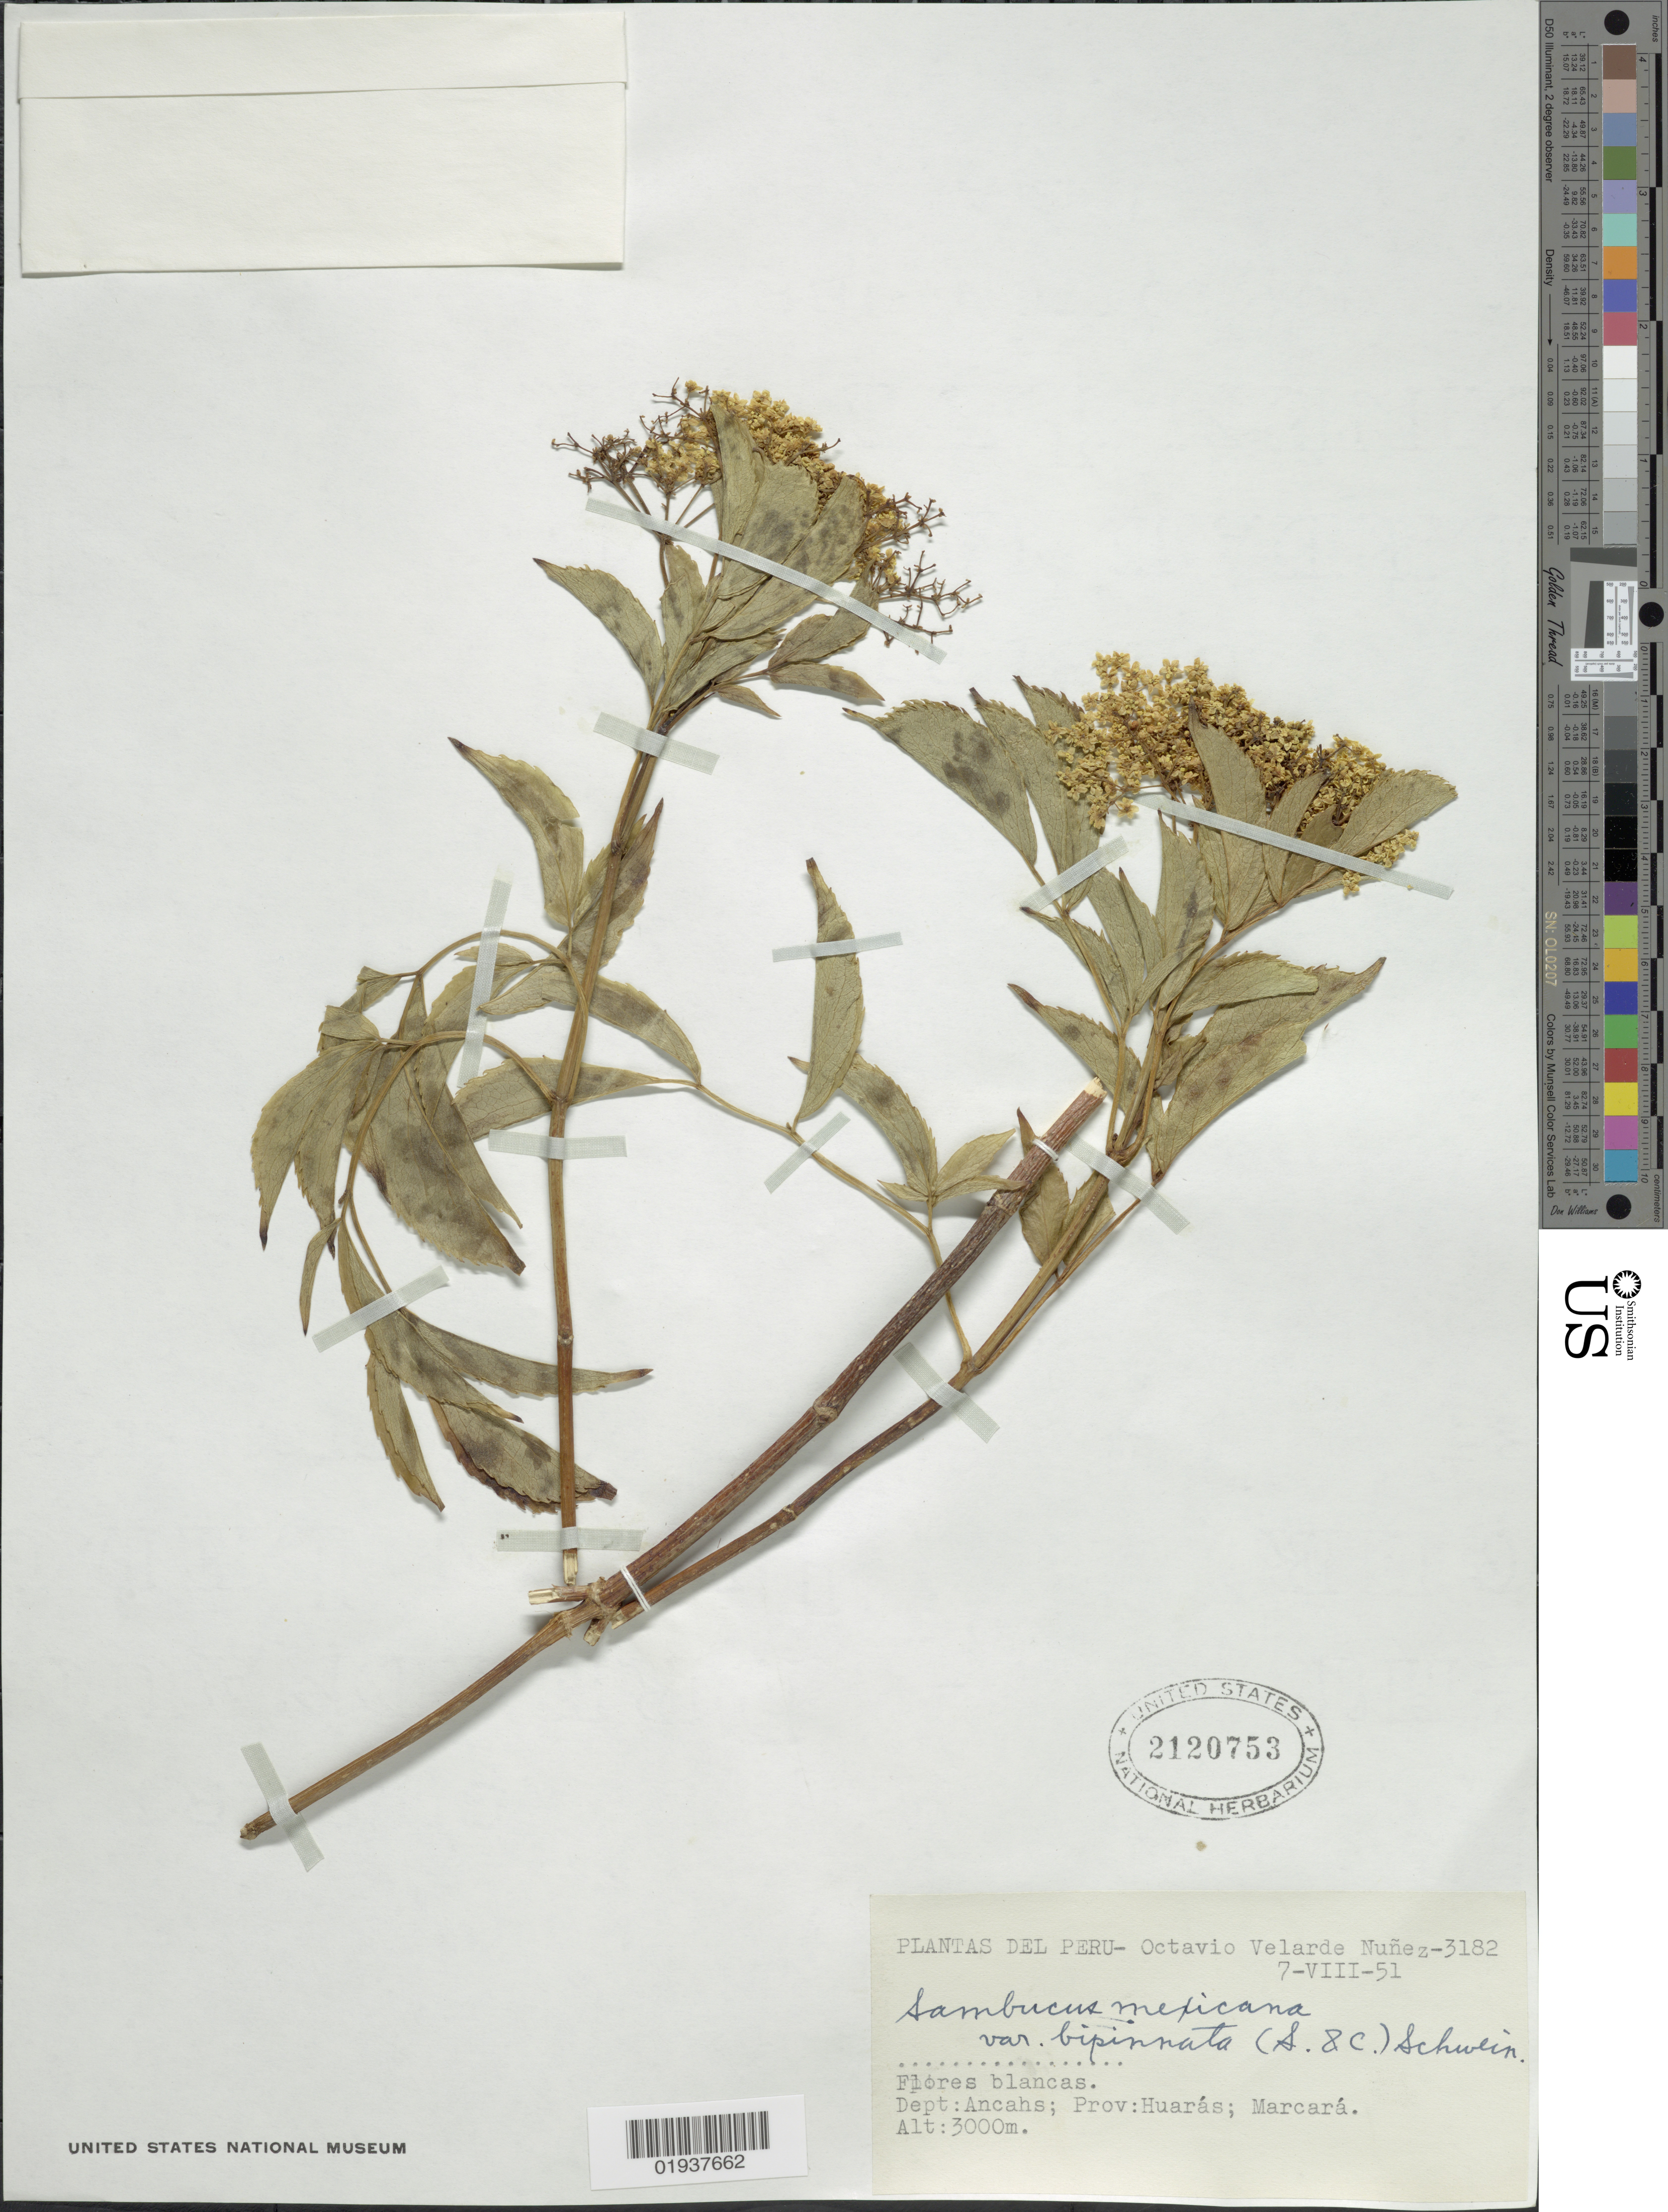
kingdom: Plantae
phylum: Tracheophyta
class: Magnoliopsida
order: Dipsacales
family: Viburnaceae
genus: Sambucus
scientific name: Sambucus canadensis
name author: L.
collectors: O. Nuñez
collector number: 3182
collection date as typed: Transcribed d/m/y: 7/8/51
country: Peru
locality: Dept: Ancahs; Prov: Huarás; Marcará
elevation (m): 3000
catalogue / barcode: US 2120753